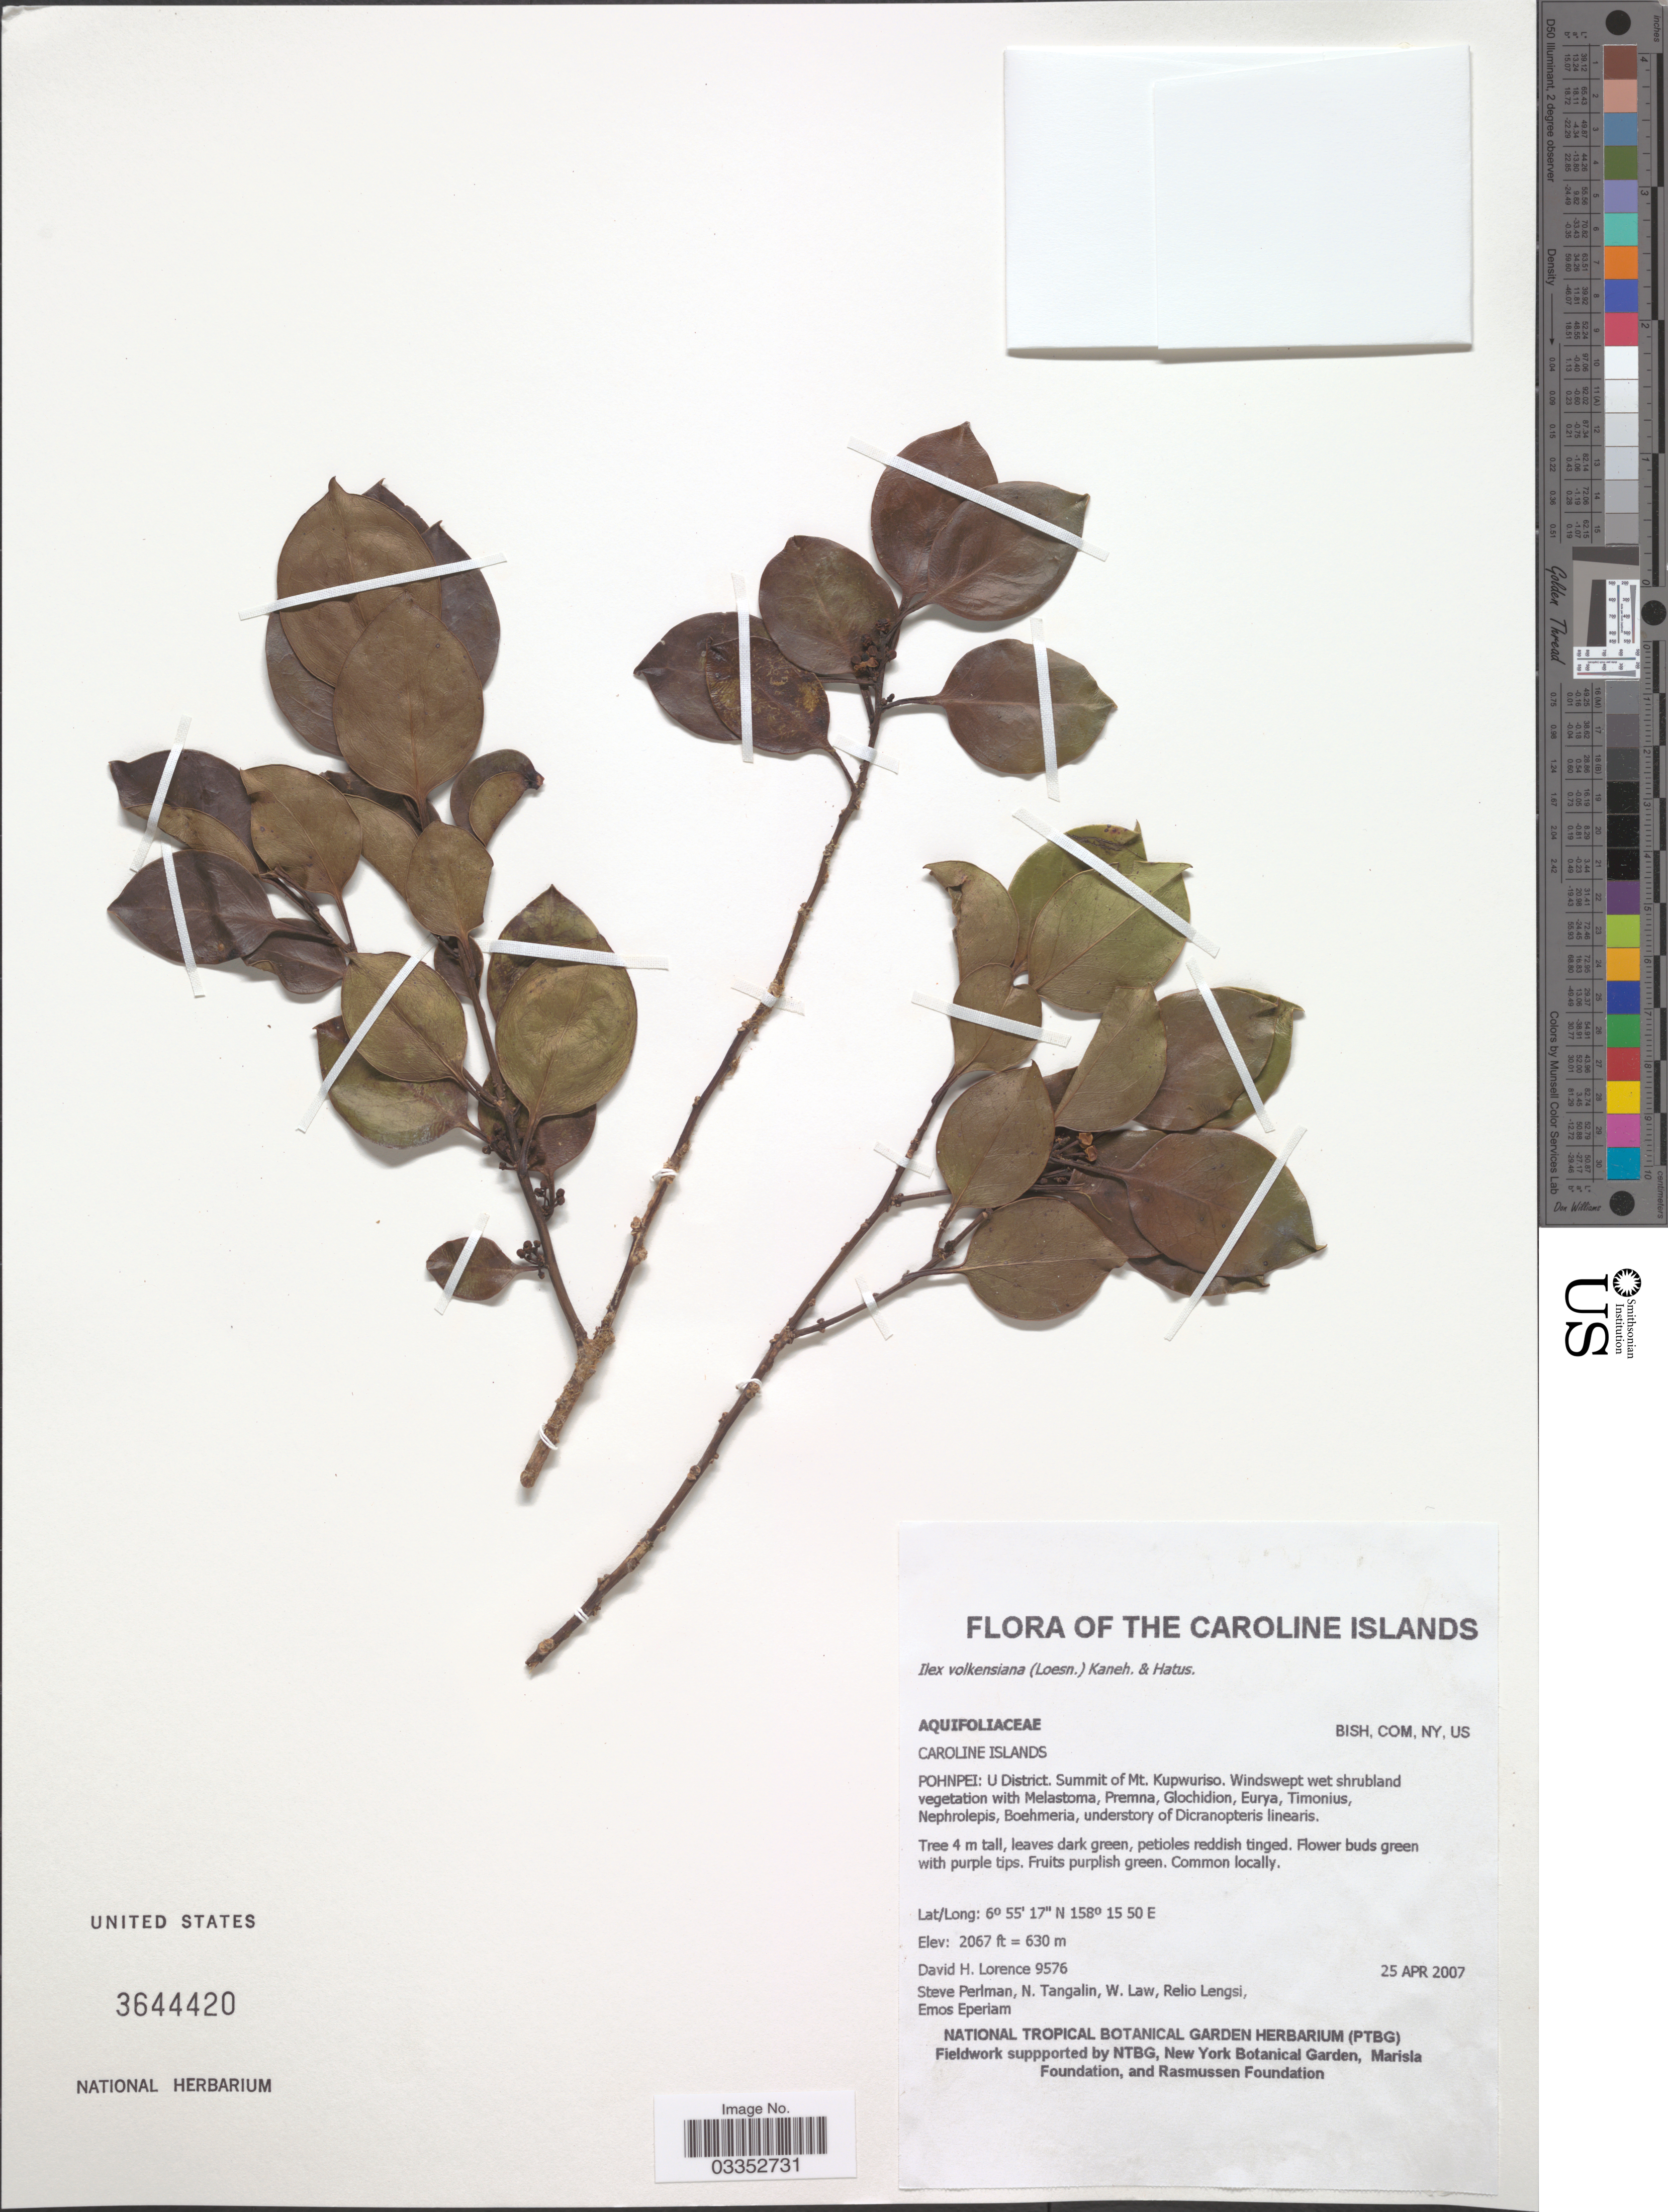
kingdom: Plantae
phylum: Tracheophyta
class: Magnoliopsida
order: Aquifoliales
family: Aquifoliaceae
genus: Ilex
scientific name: Ilex volkensiana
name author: (Loes.) Kaneh. & Hatus.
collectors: D. Lorence, S. Perlman, N. Tangalin, W. Law & et al.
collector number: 9576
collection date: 2007-04-25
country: Micronesia, Federated States of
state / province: Pohnpei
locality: The Caroline Islands. Pohnpei: U District. Summit of Mt. Kupwuriso.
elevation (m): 630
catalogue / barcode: US 3644420